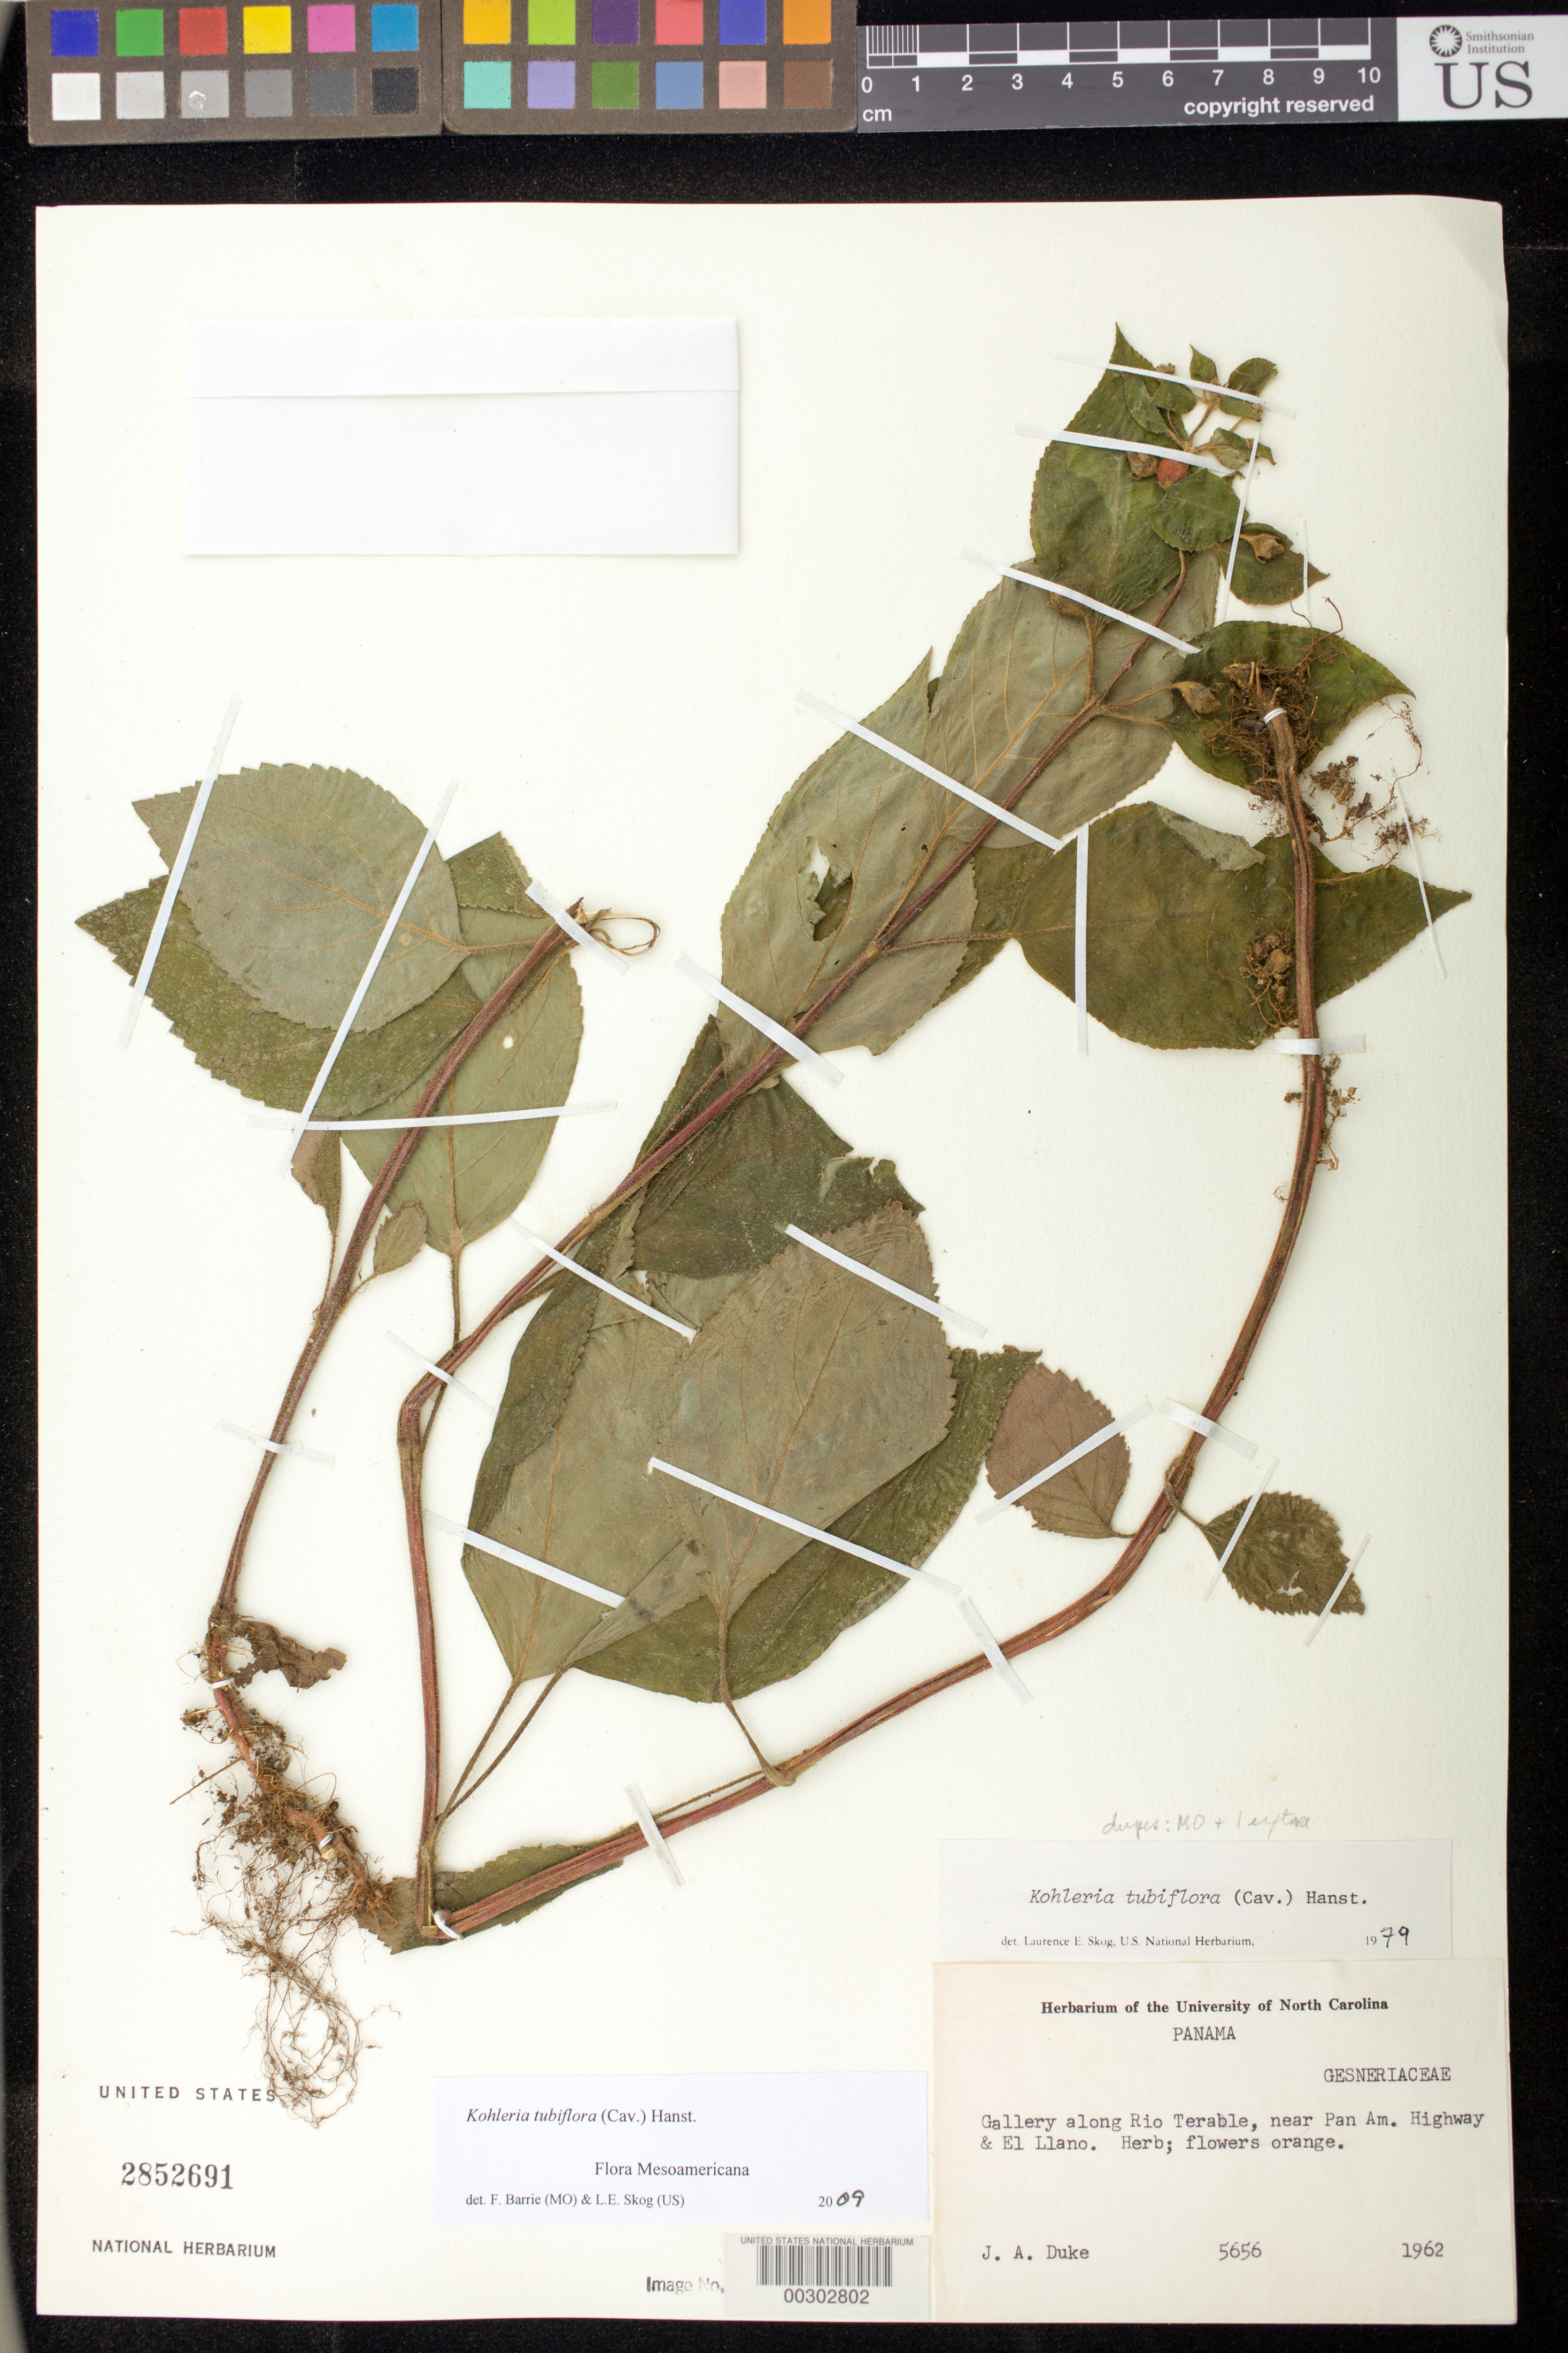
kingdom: Plantae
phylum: Tracheophyta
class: Magnoliopsida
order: Lamiales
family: Gesneriaceae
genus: Kohleria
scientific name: Kohleria tubiflora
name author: (Cav.) Hanst.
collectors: J. A. Duke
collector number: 5656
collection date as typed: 20 Sep 1962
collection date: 1962-09-20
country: Panama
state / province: Panamá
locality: Gallery along Rio Terable, near Pan Am highway and El Llano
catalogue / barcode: US 2852691